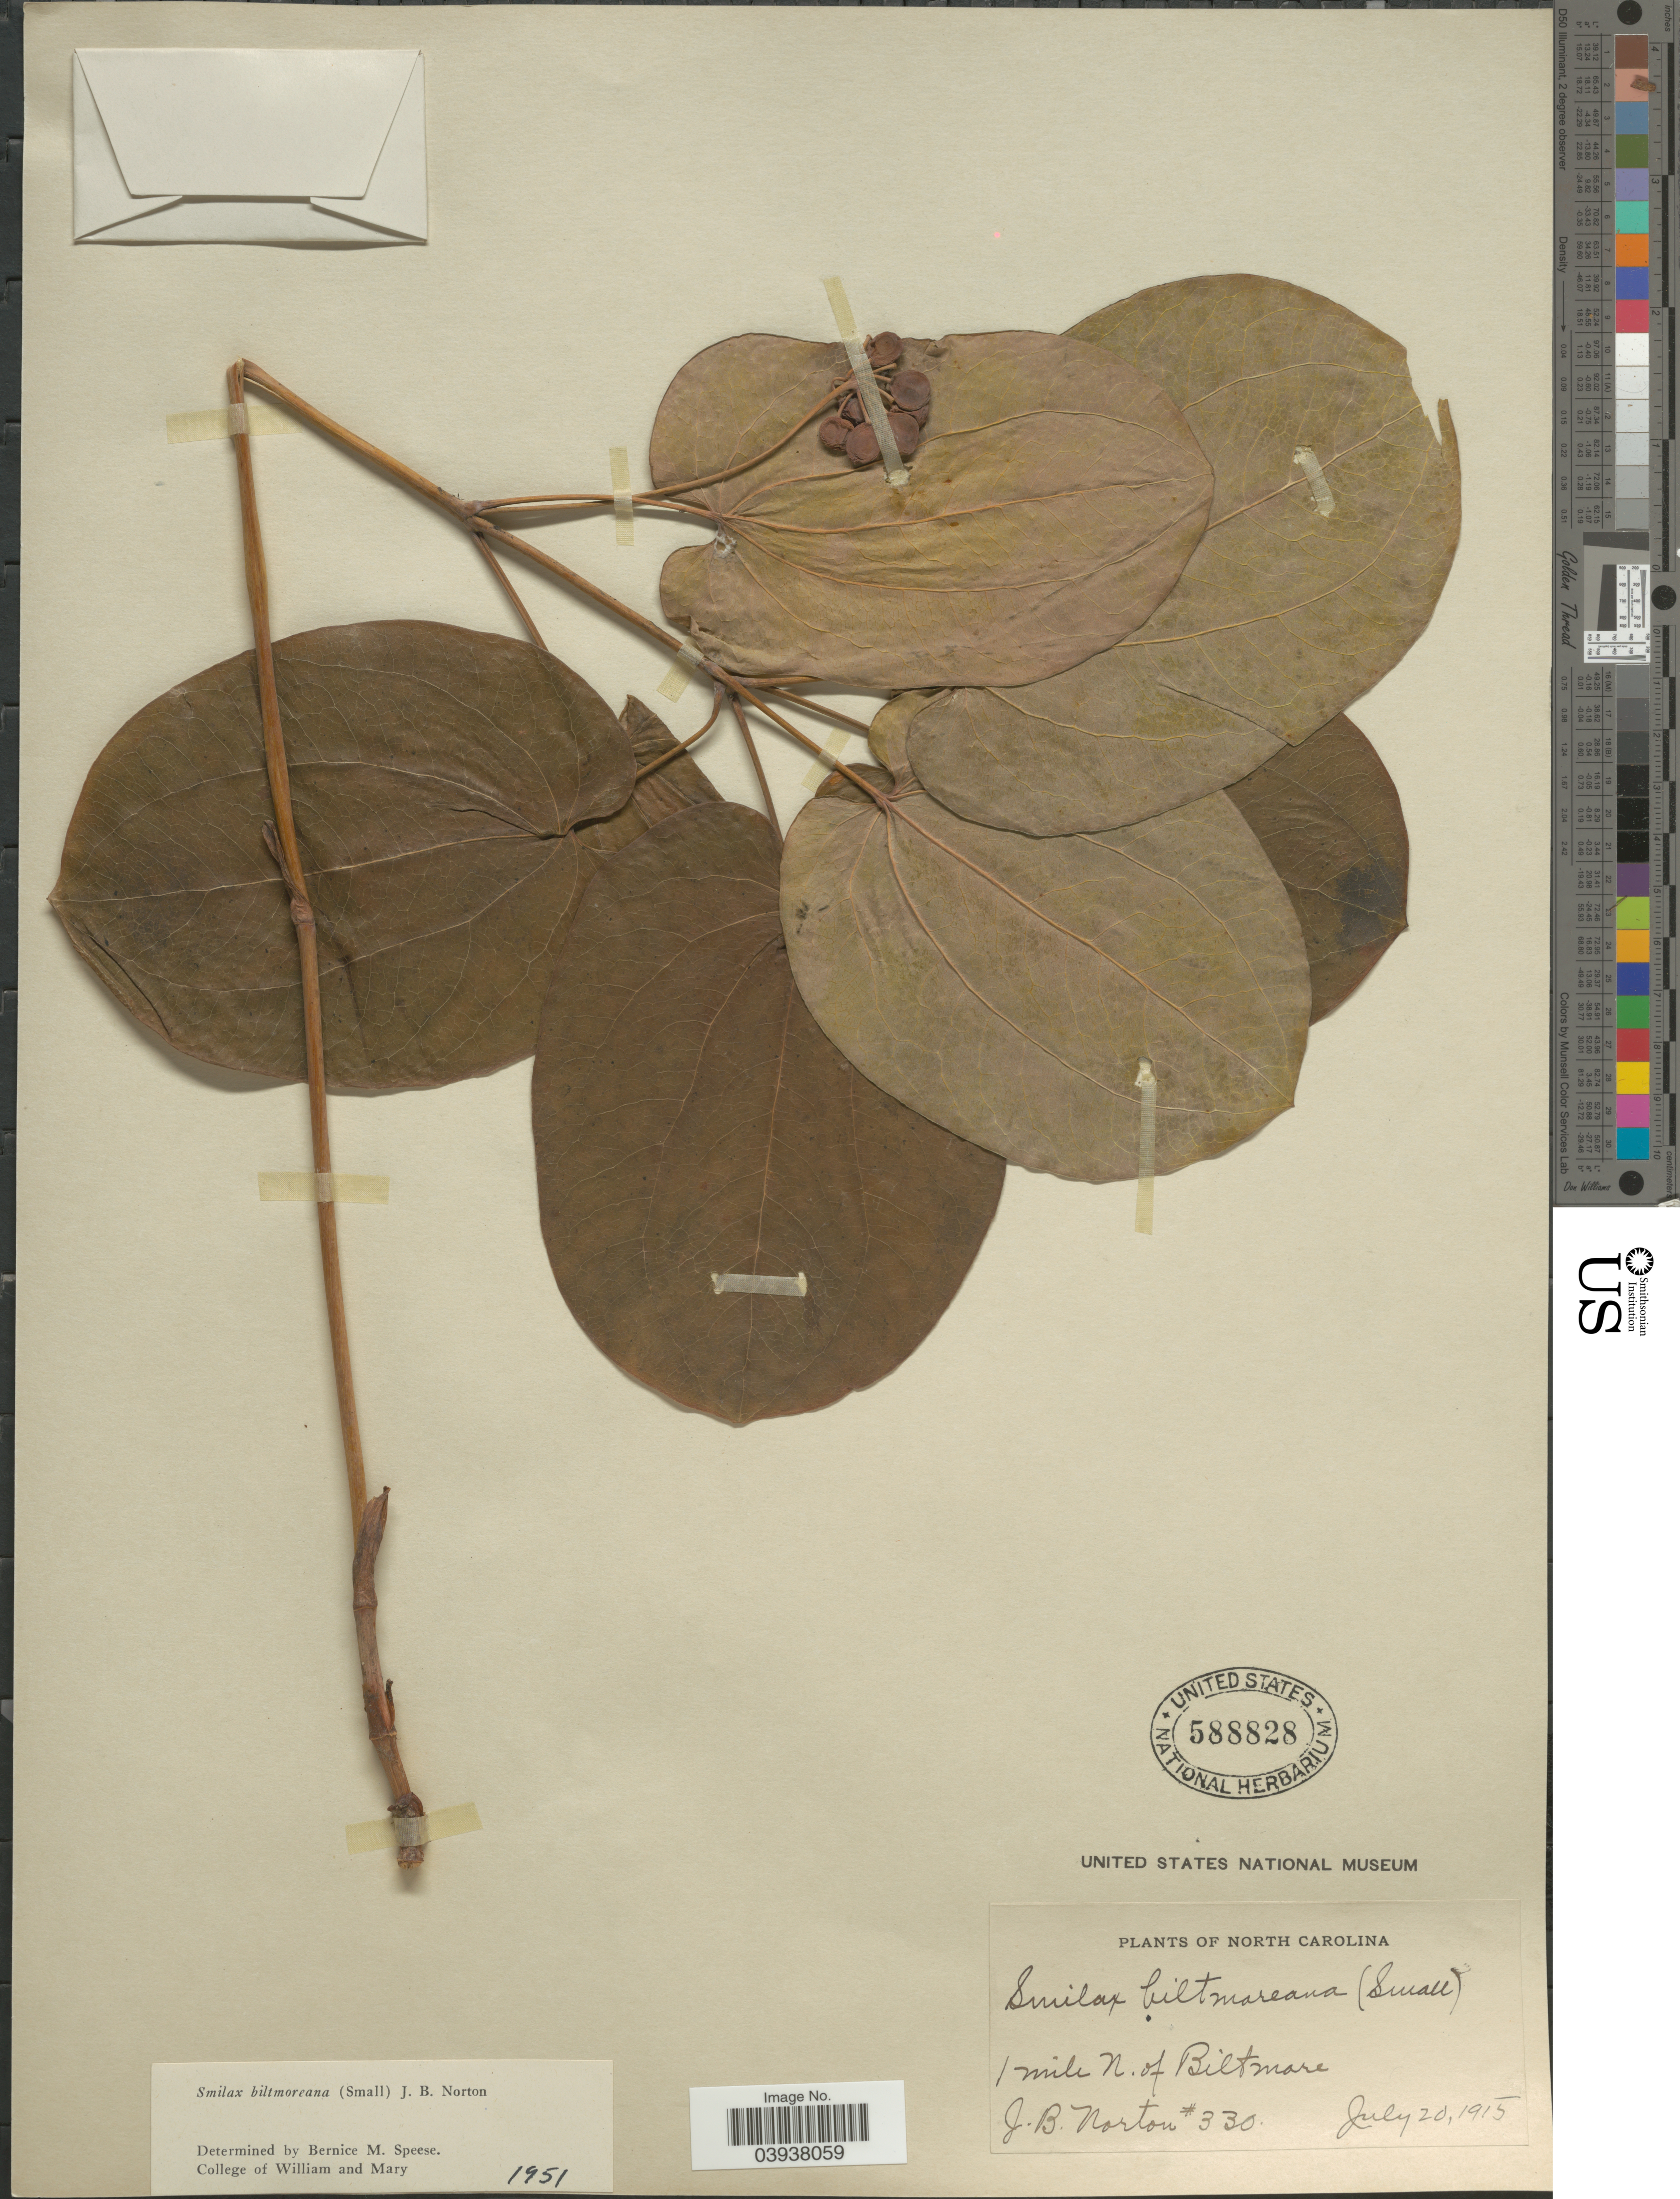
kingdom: Plantae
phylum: Tracheophyta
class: Liliopsida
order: Liliales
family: Smilacaceae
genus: Smilax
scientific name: Smilax biltmoreana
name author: (Small) J.B. Norton ex Pennell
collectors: J. B. Norton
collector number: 330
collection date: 1915-07-20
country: United States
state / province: North Carolina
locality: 1 mile N. of Biltmore.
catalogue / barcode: US 588828